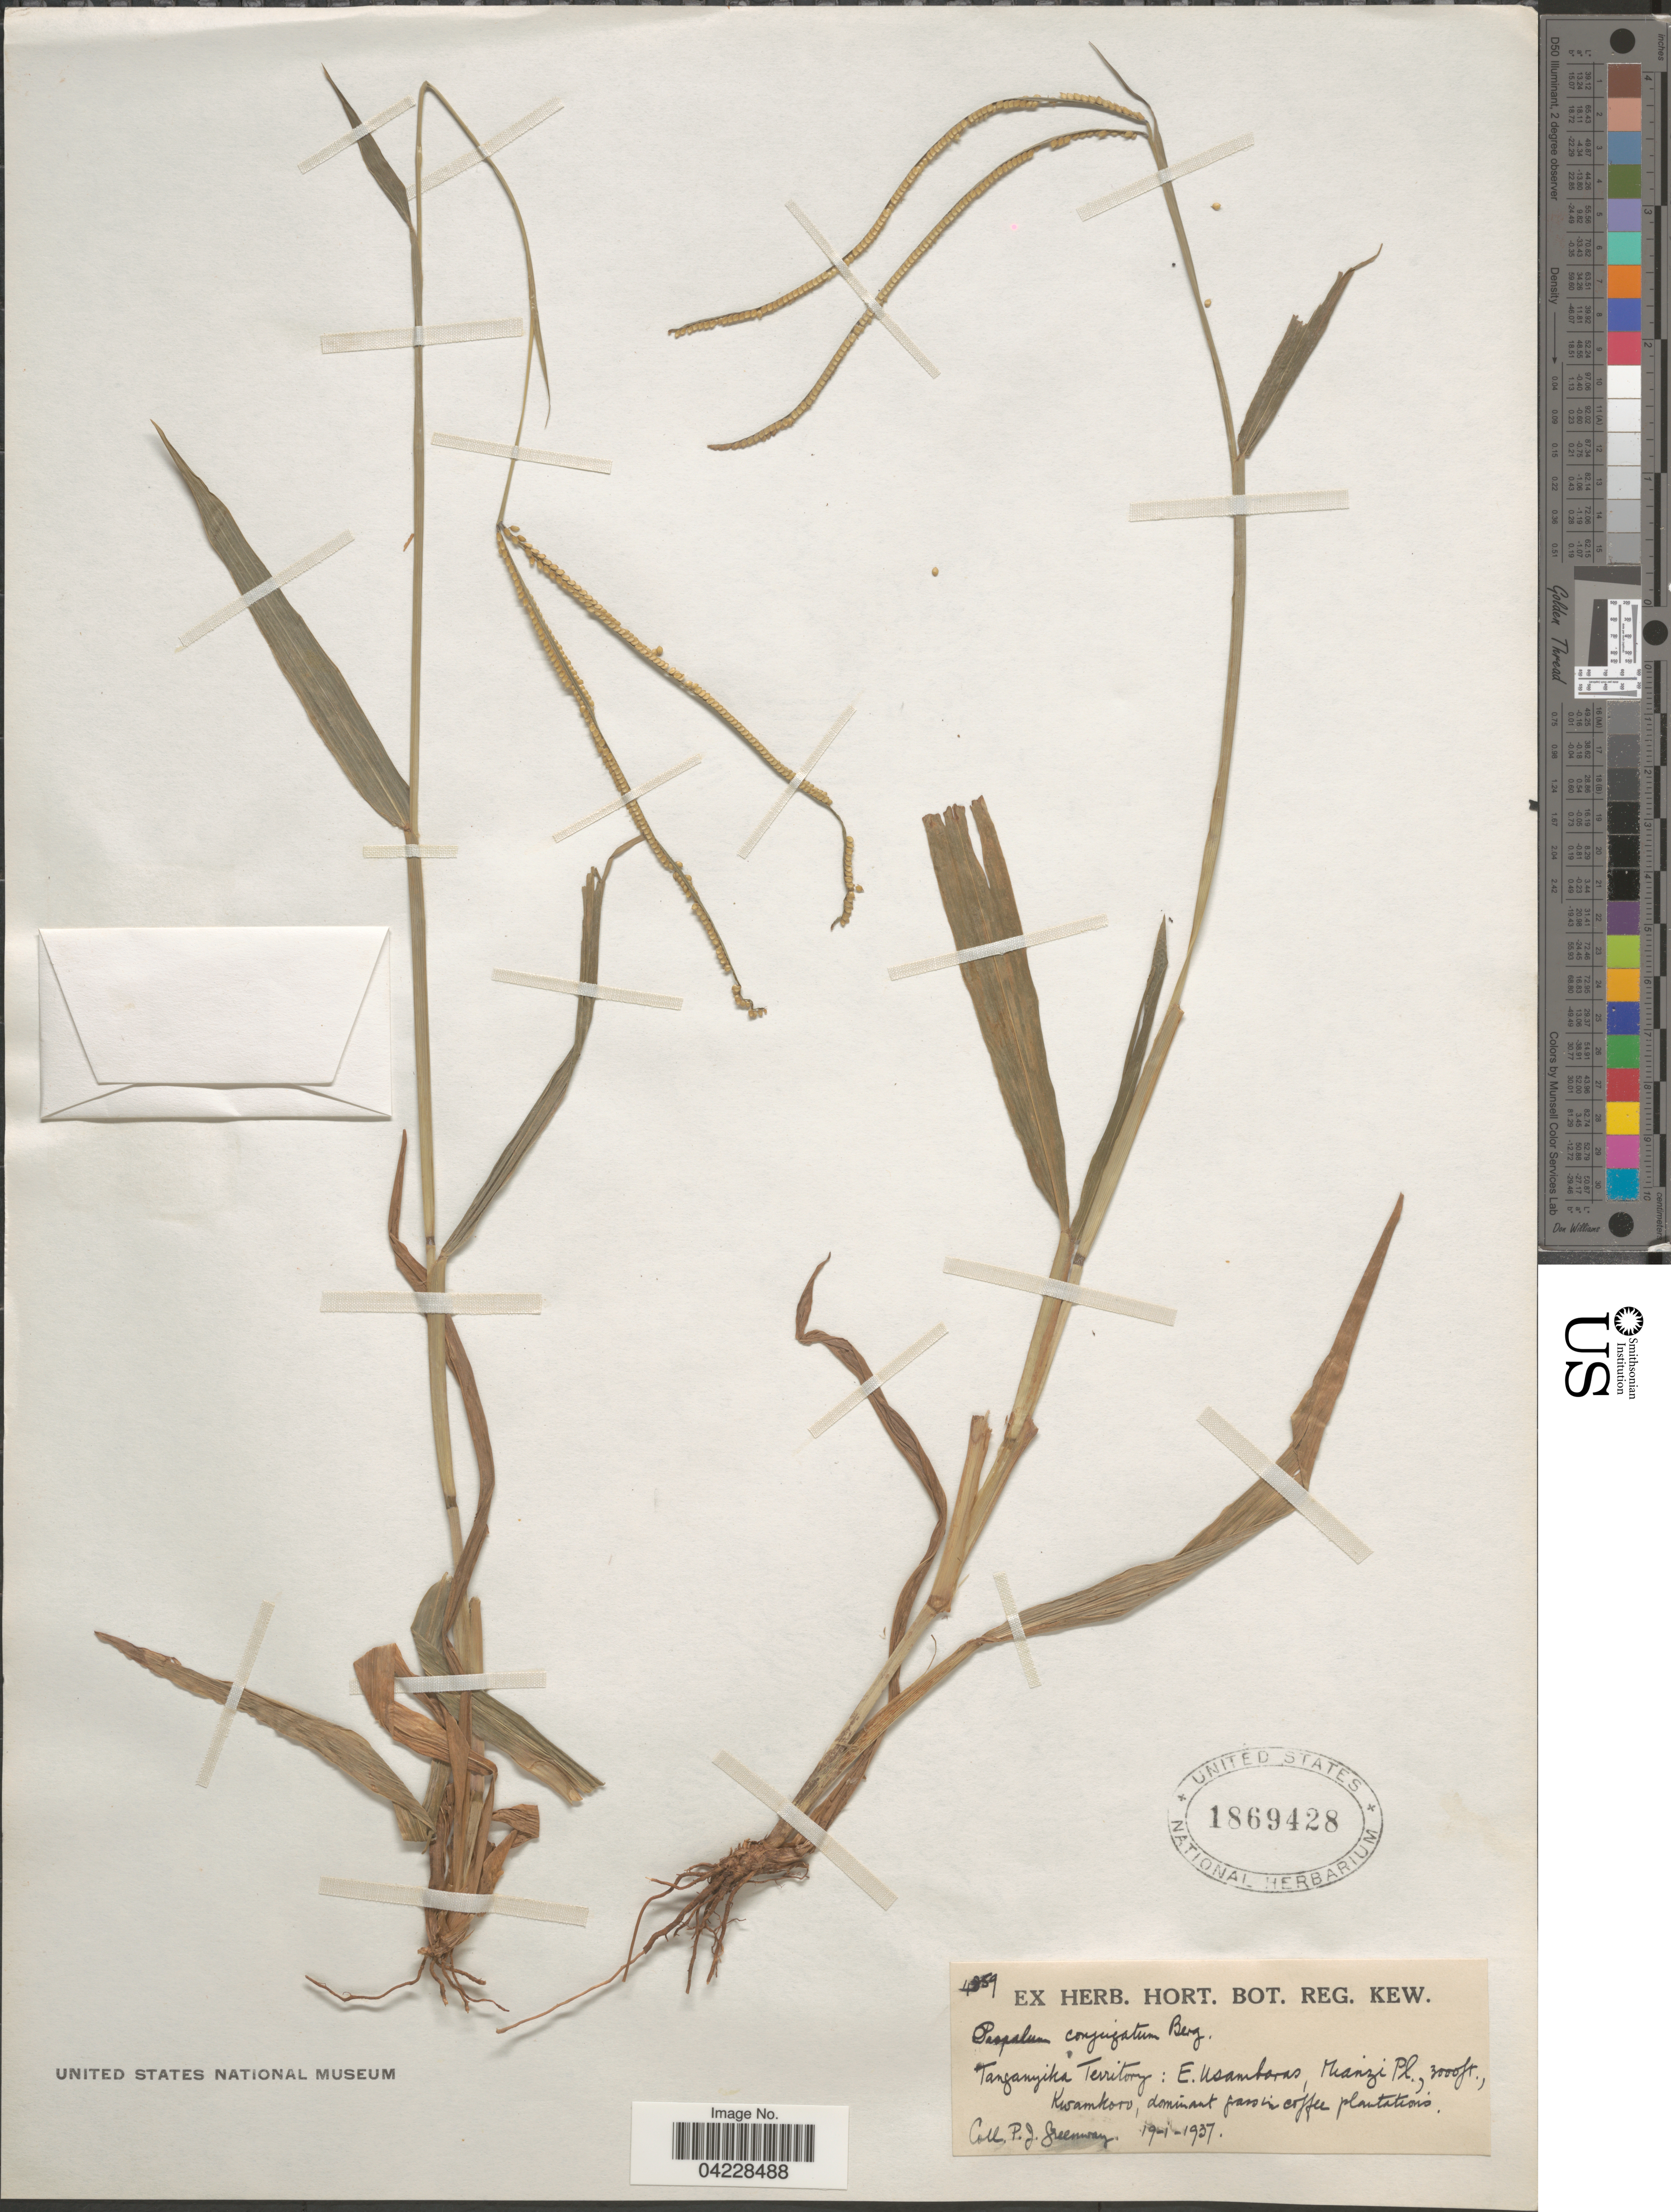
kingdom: Plantae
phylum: Tracheophyta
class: Liliopsida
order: Poales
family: Poaceae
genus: Paspalum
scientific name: Paspalum conjugatum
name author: P.J. Bergius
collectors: P. J. Greenway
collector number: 4859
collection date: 1937-01-19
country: Tanzania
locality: Tanganyika Territory : E. Usambaras, Mianzi Pl. Kwamkoro.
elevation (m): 914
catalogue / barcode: US 1869428